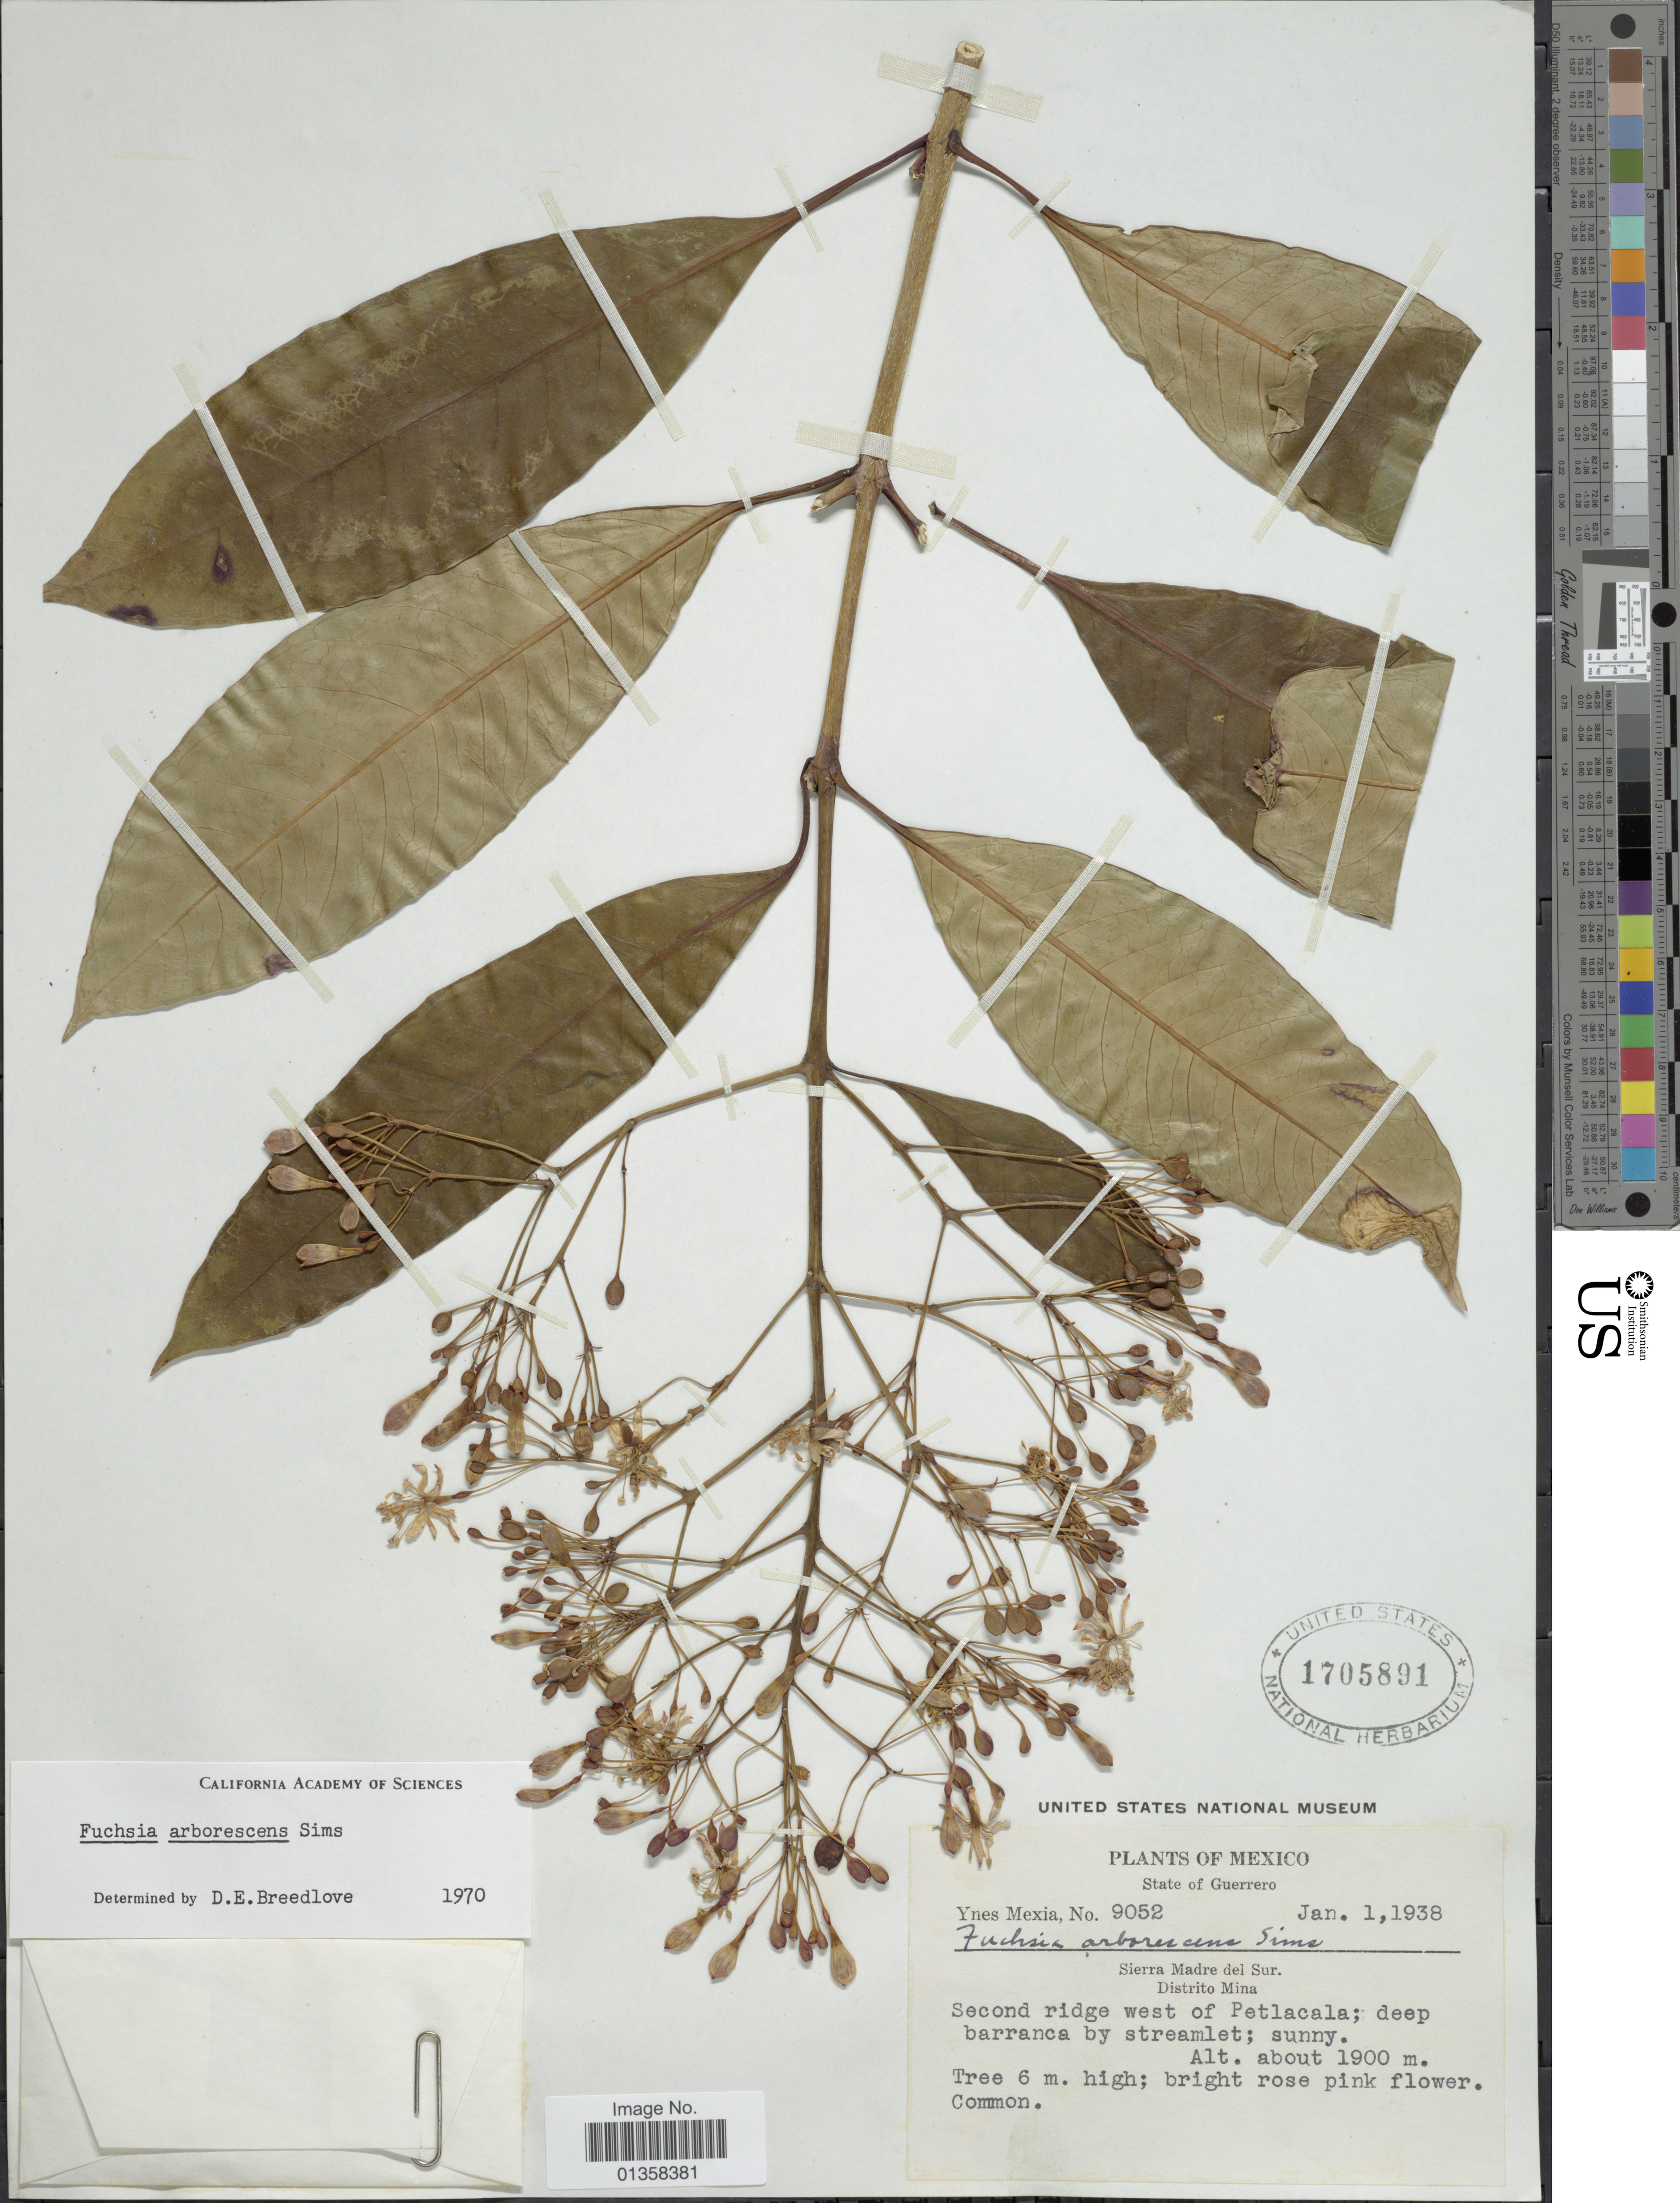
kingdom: Plantae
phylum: Tracheophyta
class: Magnoliopsida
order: Myrtales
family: Onagraceae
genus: Fuchsia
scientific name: Fuchsia arborescens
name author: Sims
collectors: Y. Mexia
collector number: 9052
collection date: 1938-01-01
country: Mexico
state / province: Guerrero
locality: Second ridge west of Petlacala; deep barranca by streamlet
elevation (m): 1900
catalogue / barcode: US 1705891